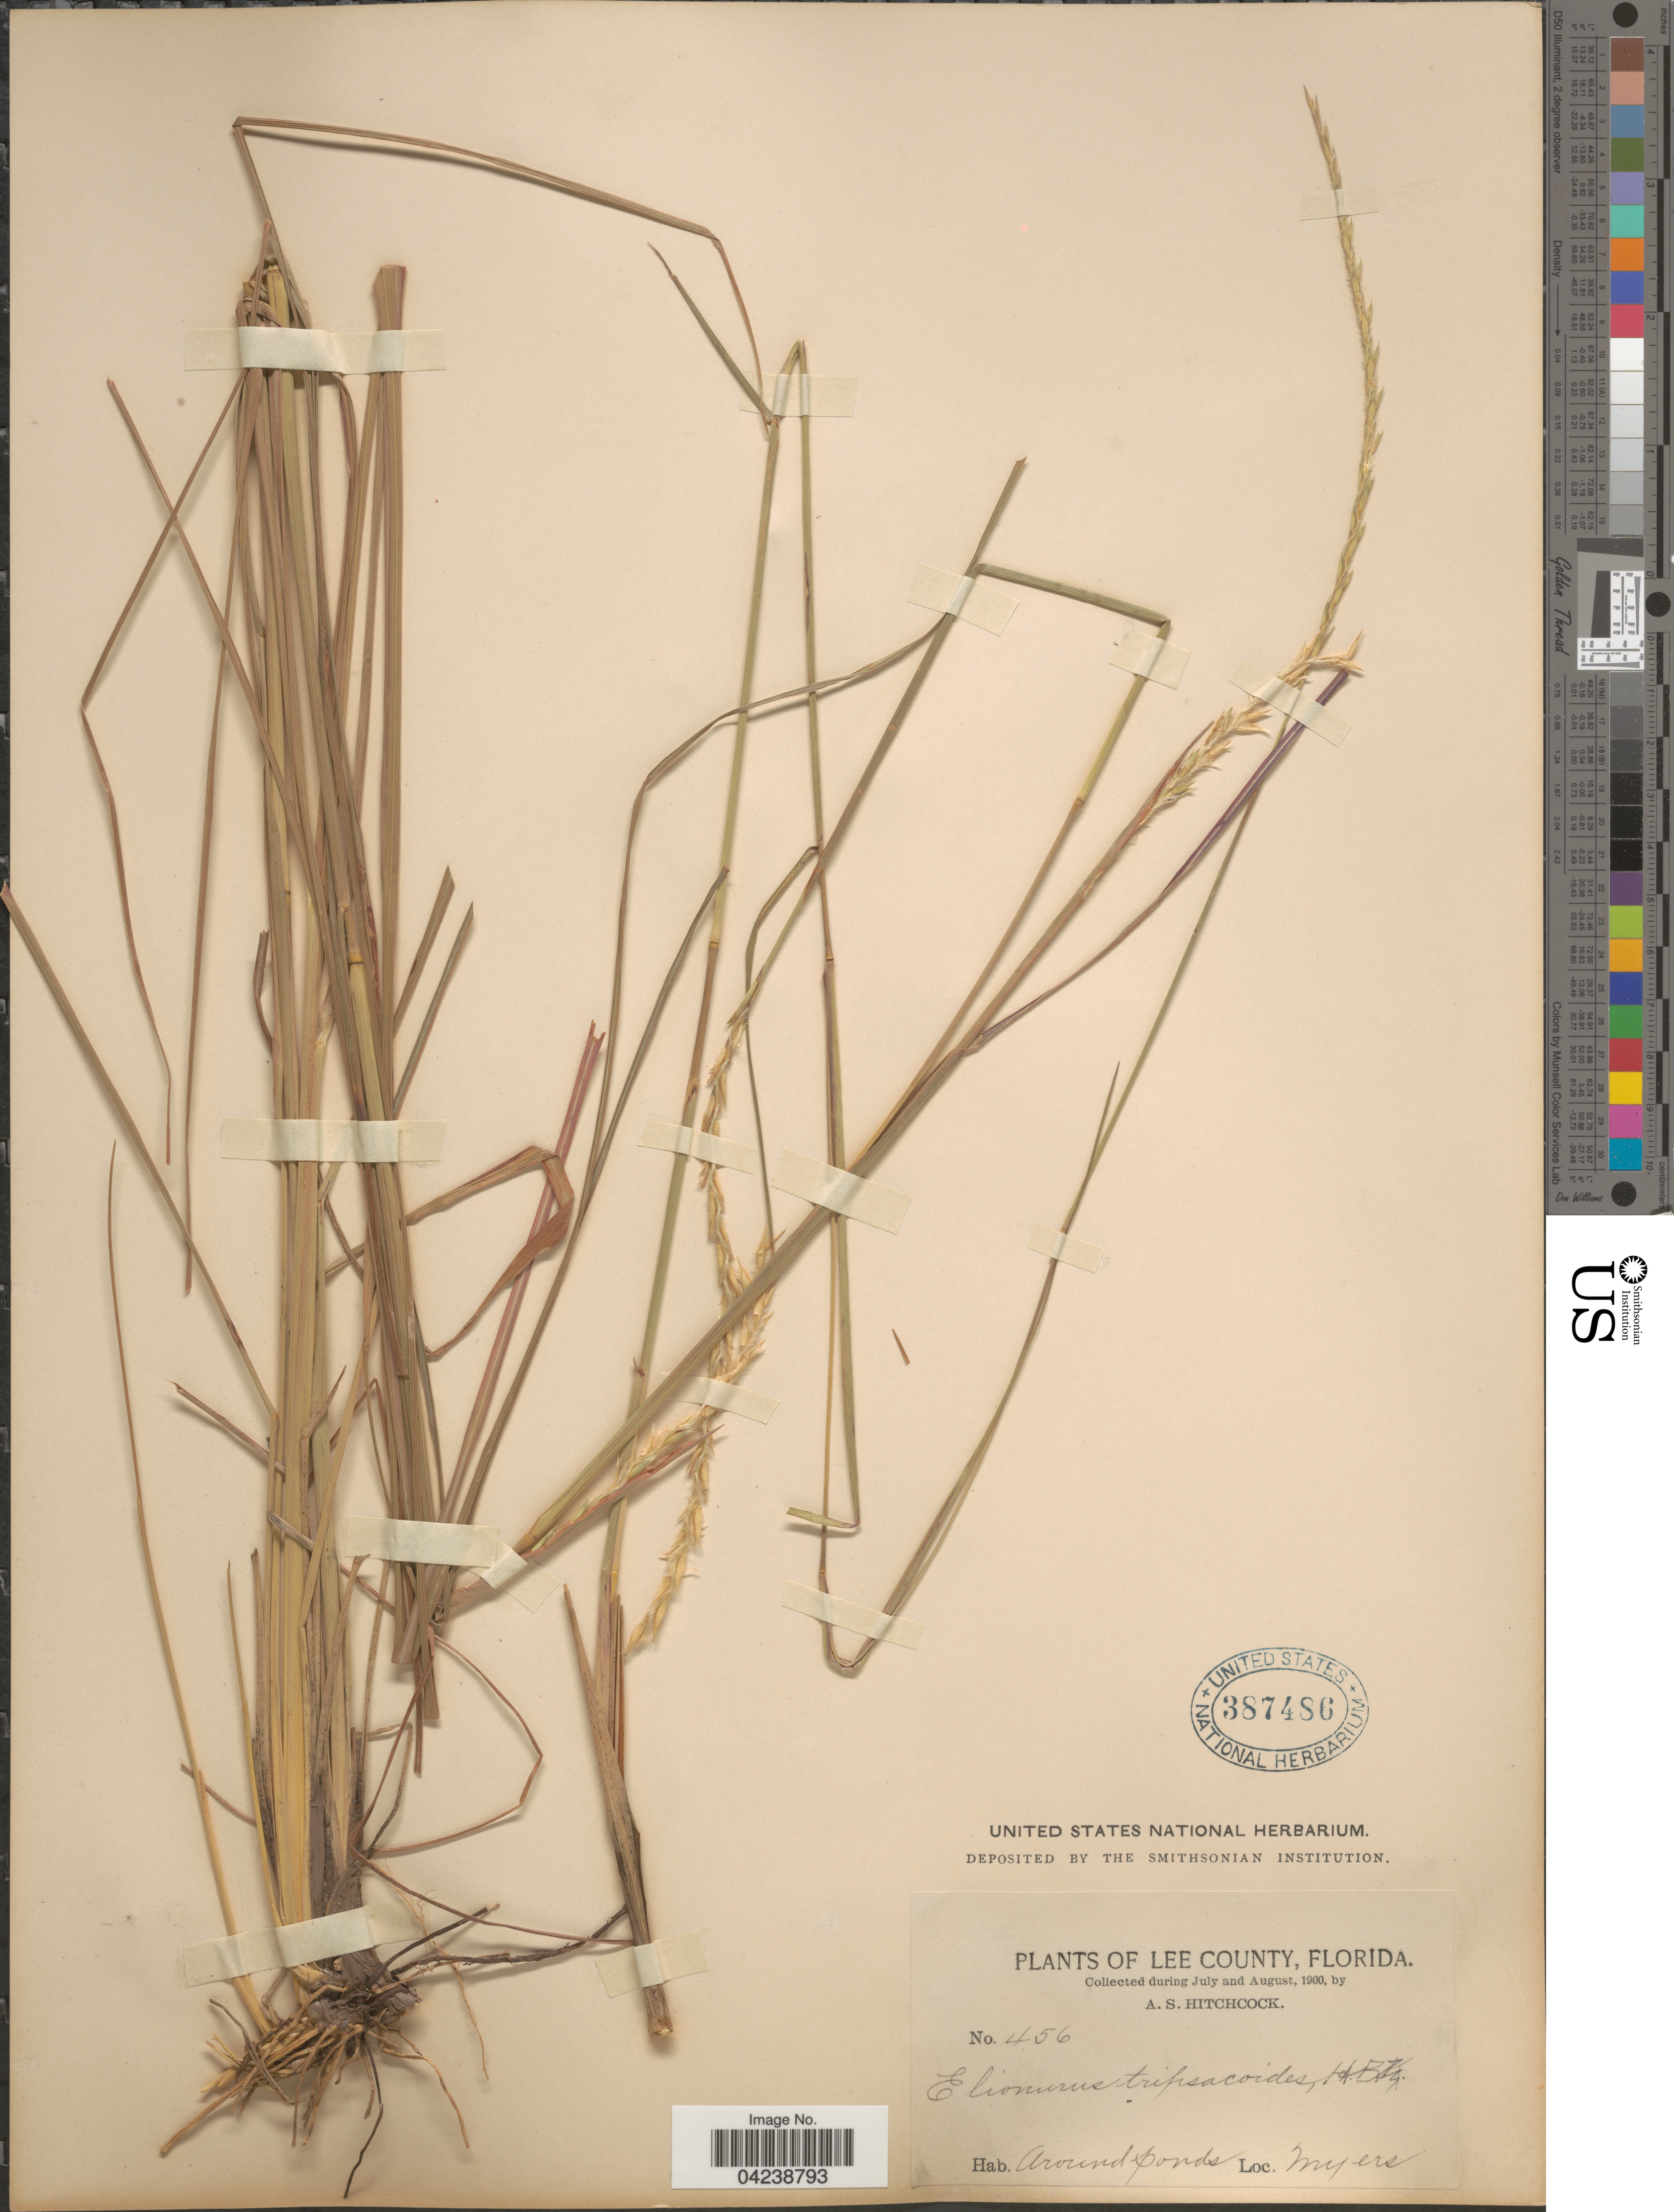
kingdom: Plantae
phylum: Tracheophyta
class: Liliopsida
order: Poales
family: Poaceae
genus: Elionurus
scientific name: Elionurus tripsacoides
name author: Humb. & Bonpl. ex Willd.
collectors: A. S. Hitchcock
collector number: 456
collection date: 1900-07/1900-08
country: United States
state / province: Florida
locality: Lee County. Myers.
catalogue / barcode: US 387486